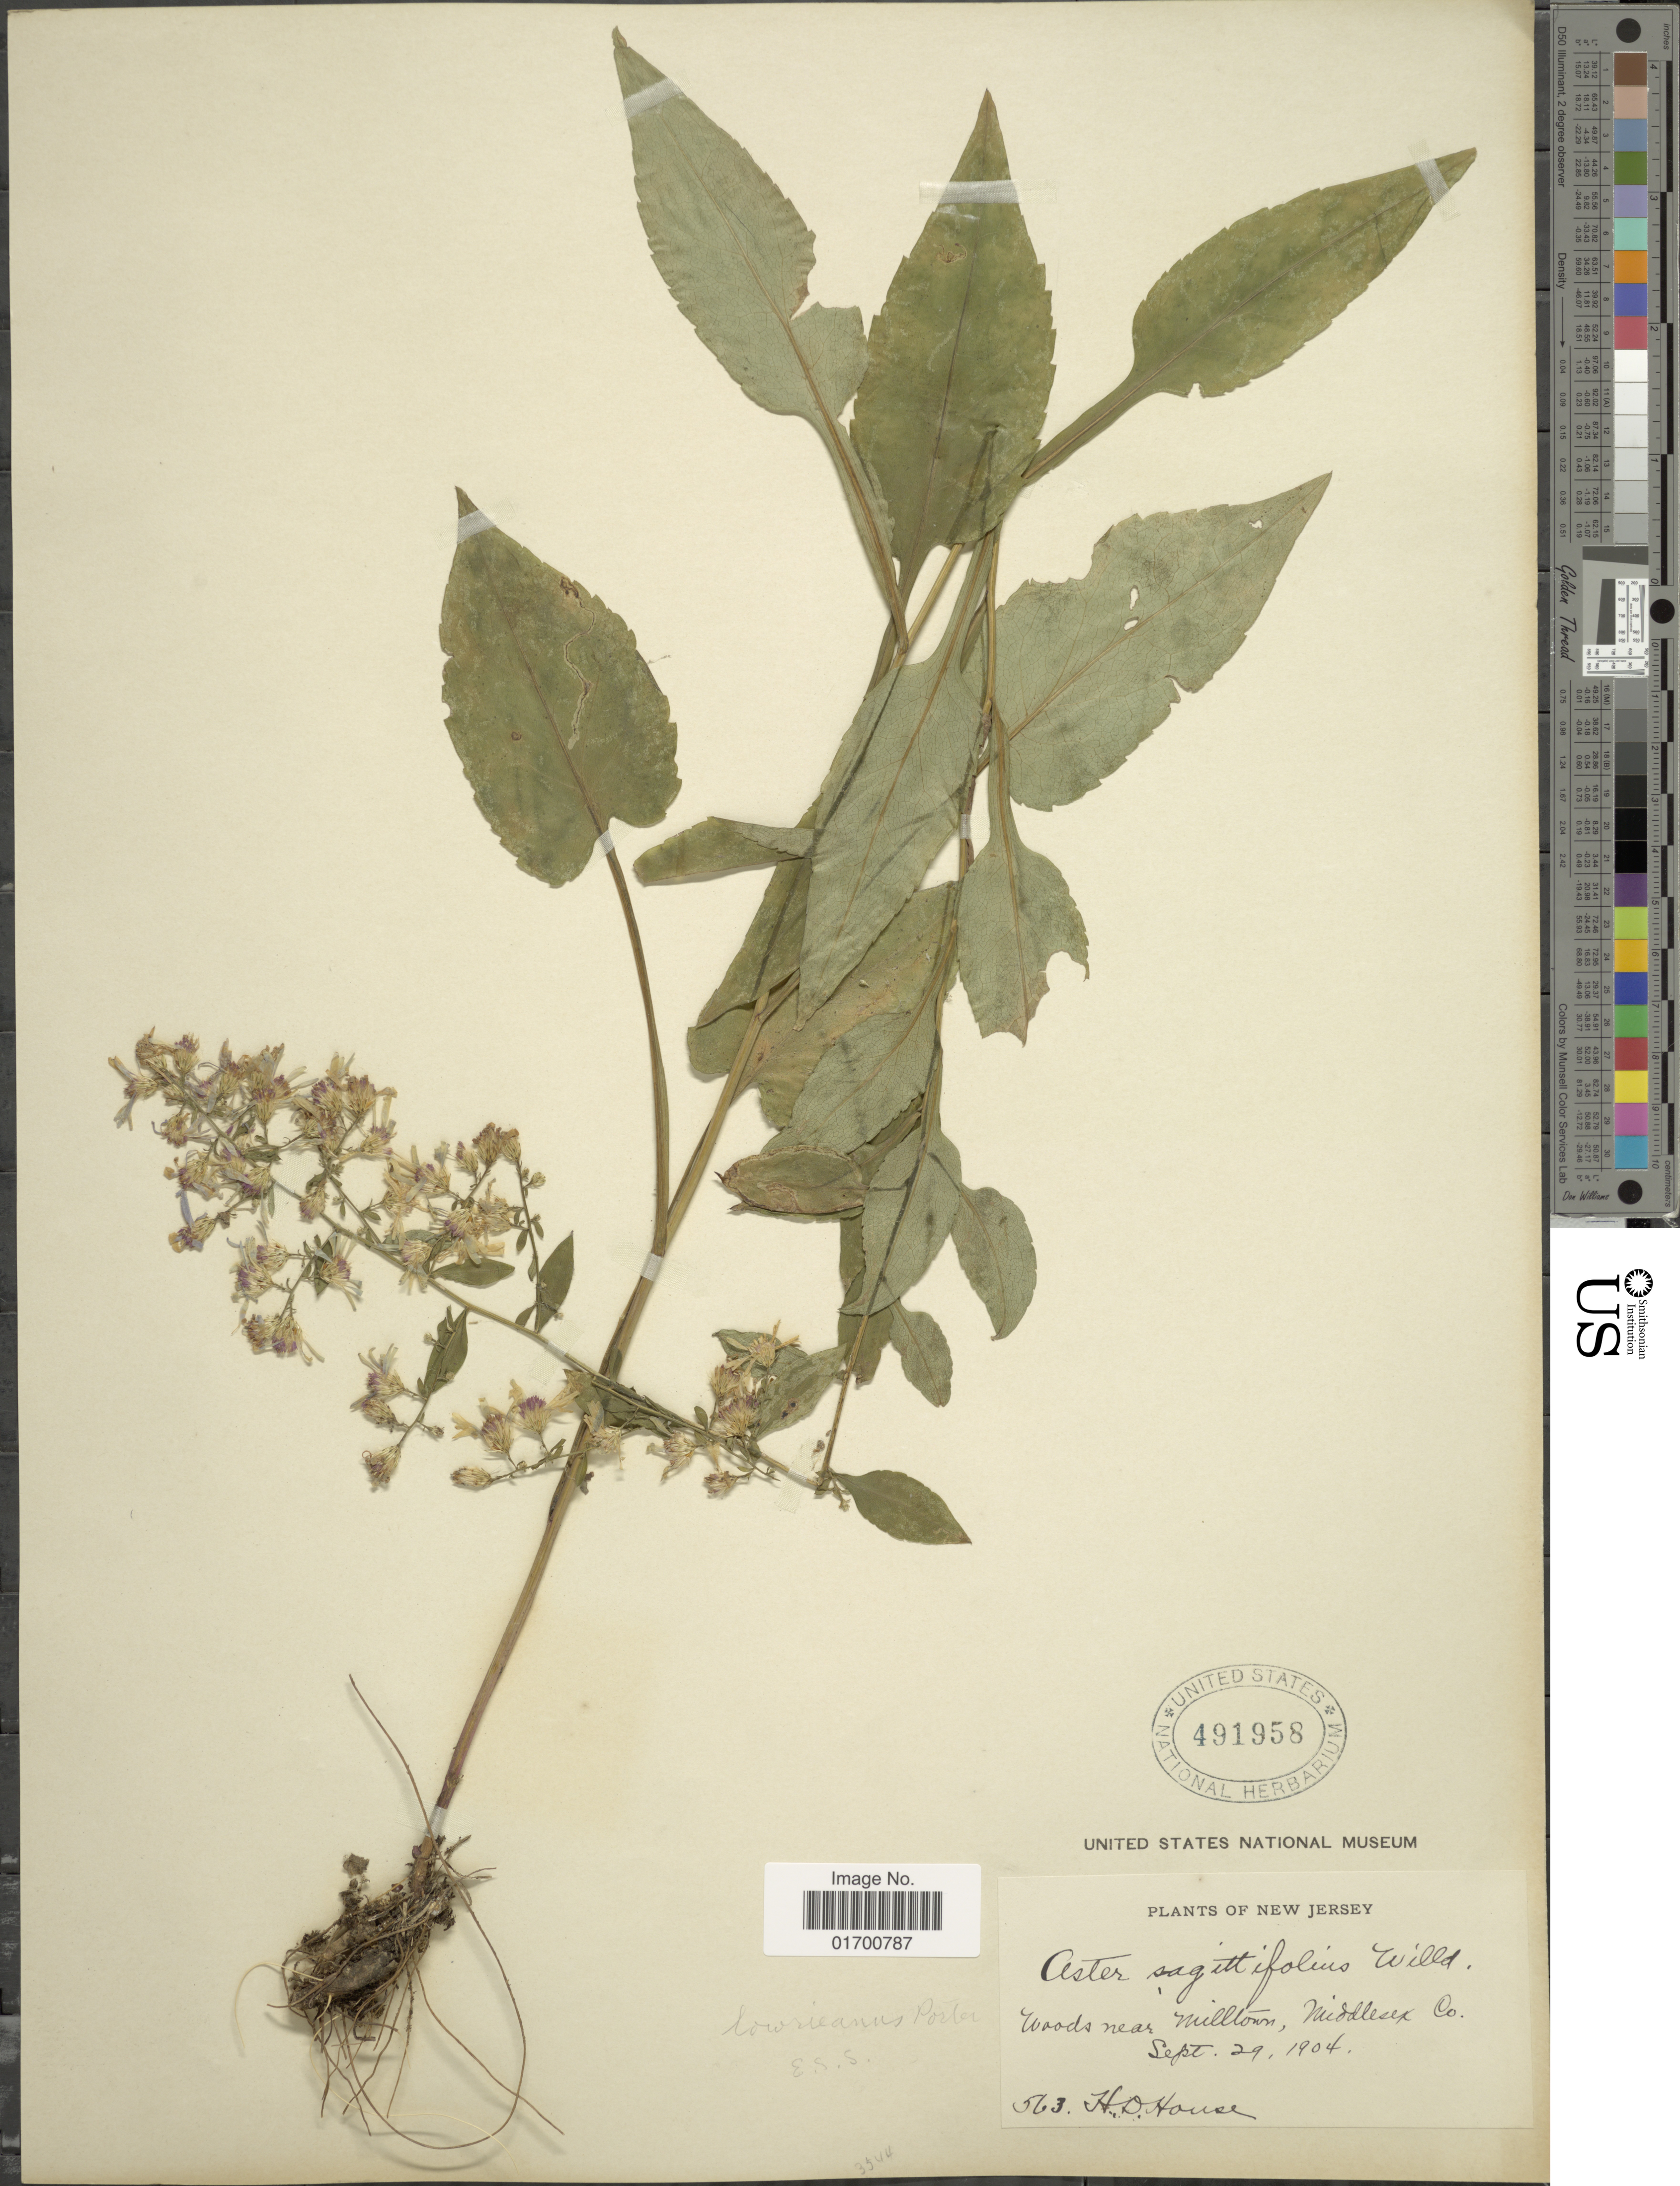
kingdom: Plantae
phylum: Tracheophyta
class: Magnoliopsida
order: Asterales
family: Asteraceae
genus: Symphyotrichum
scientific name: Symphyotrichum lowrieanum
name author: (Porter) G.L. Nesom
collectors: H. D. House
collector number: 563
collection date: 1904-09-29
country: United States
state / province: New Jersey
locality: Woods near Milltown, Middlesex Co.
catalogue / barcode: US 491958